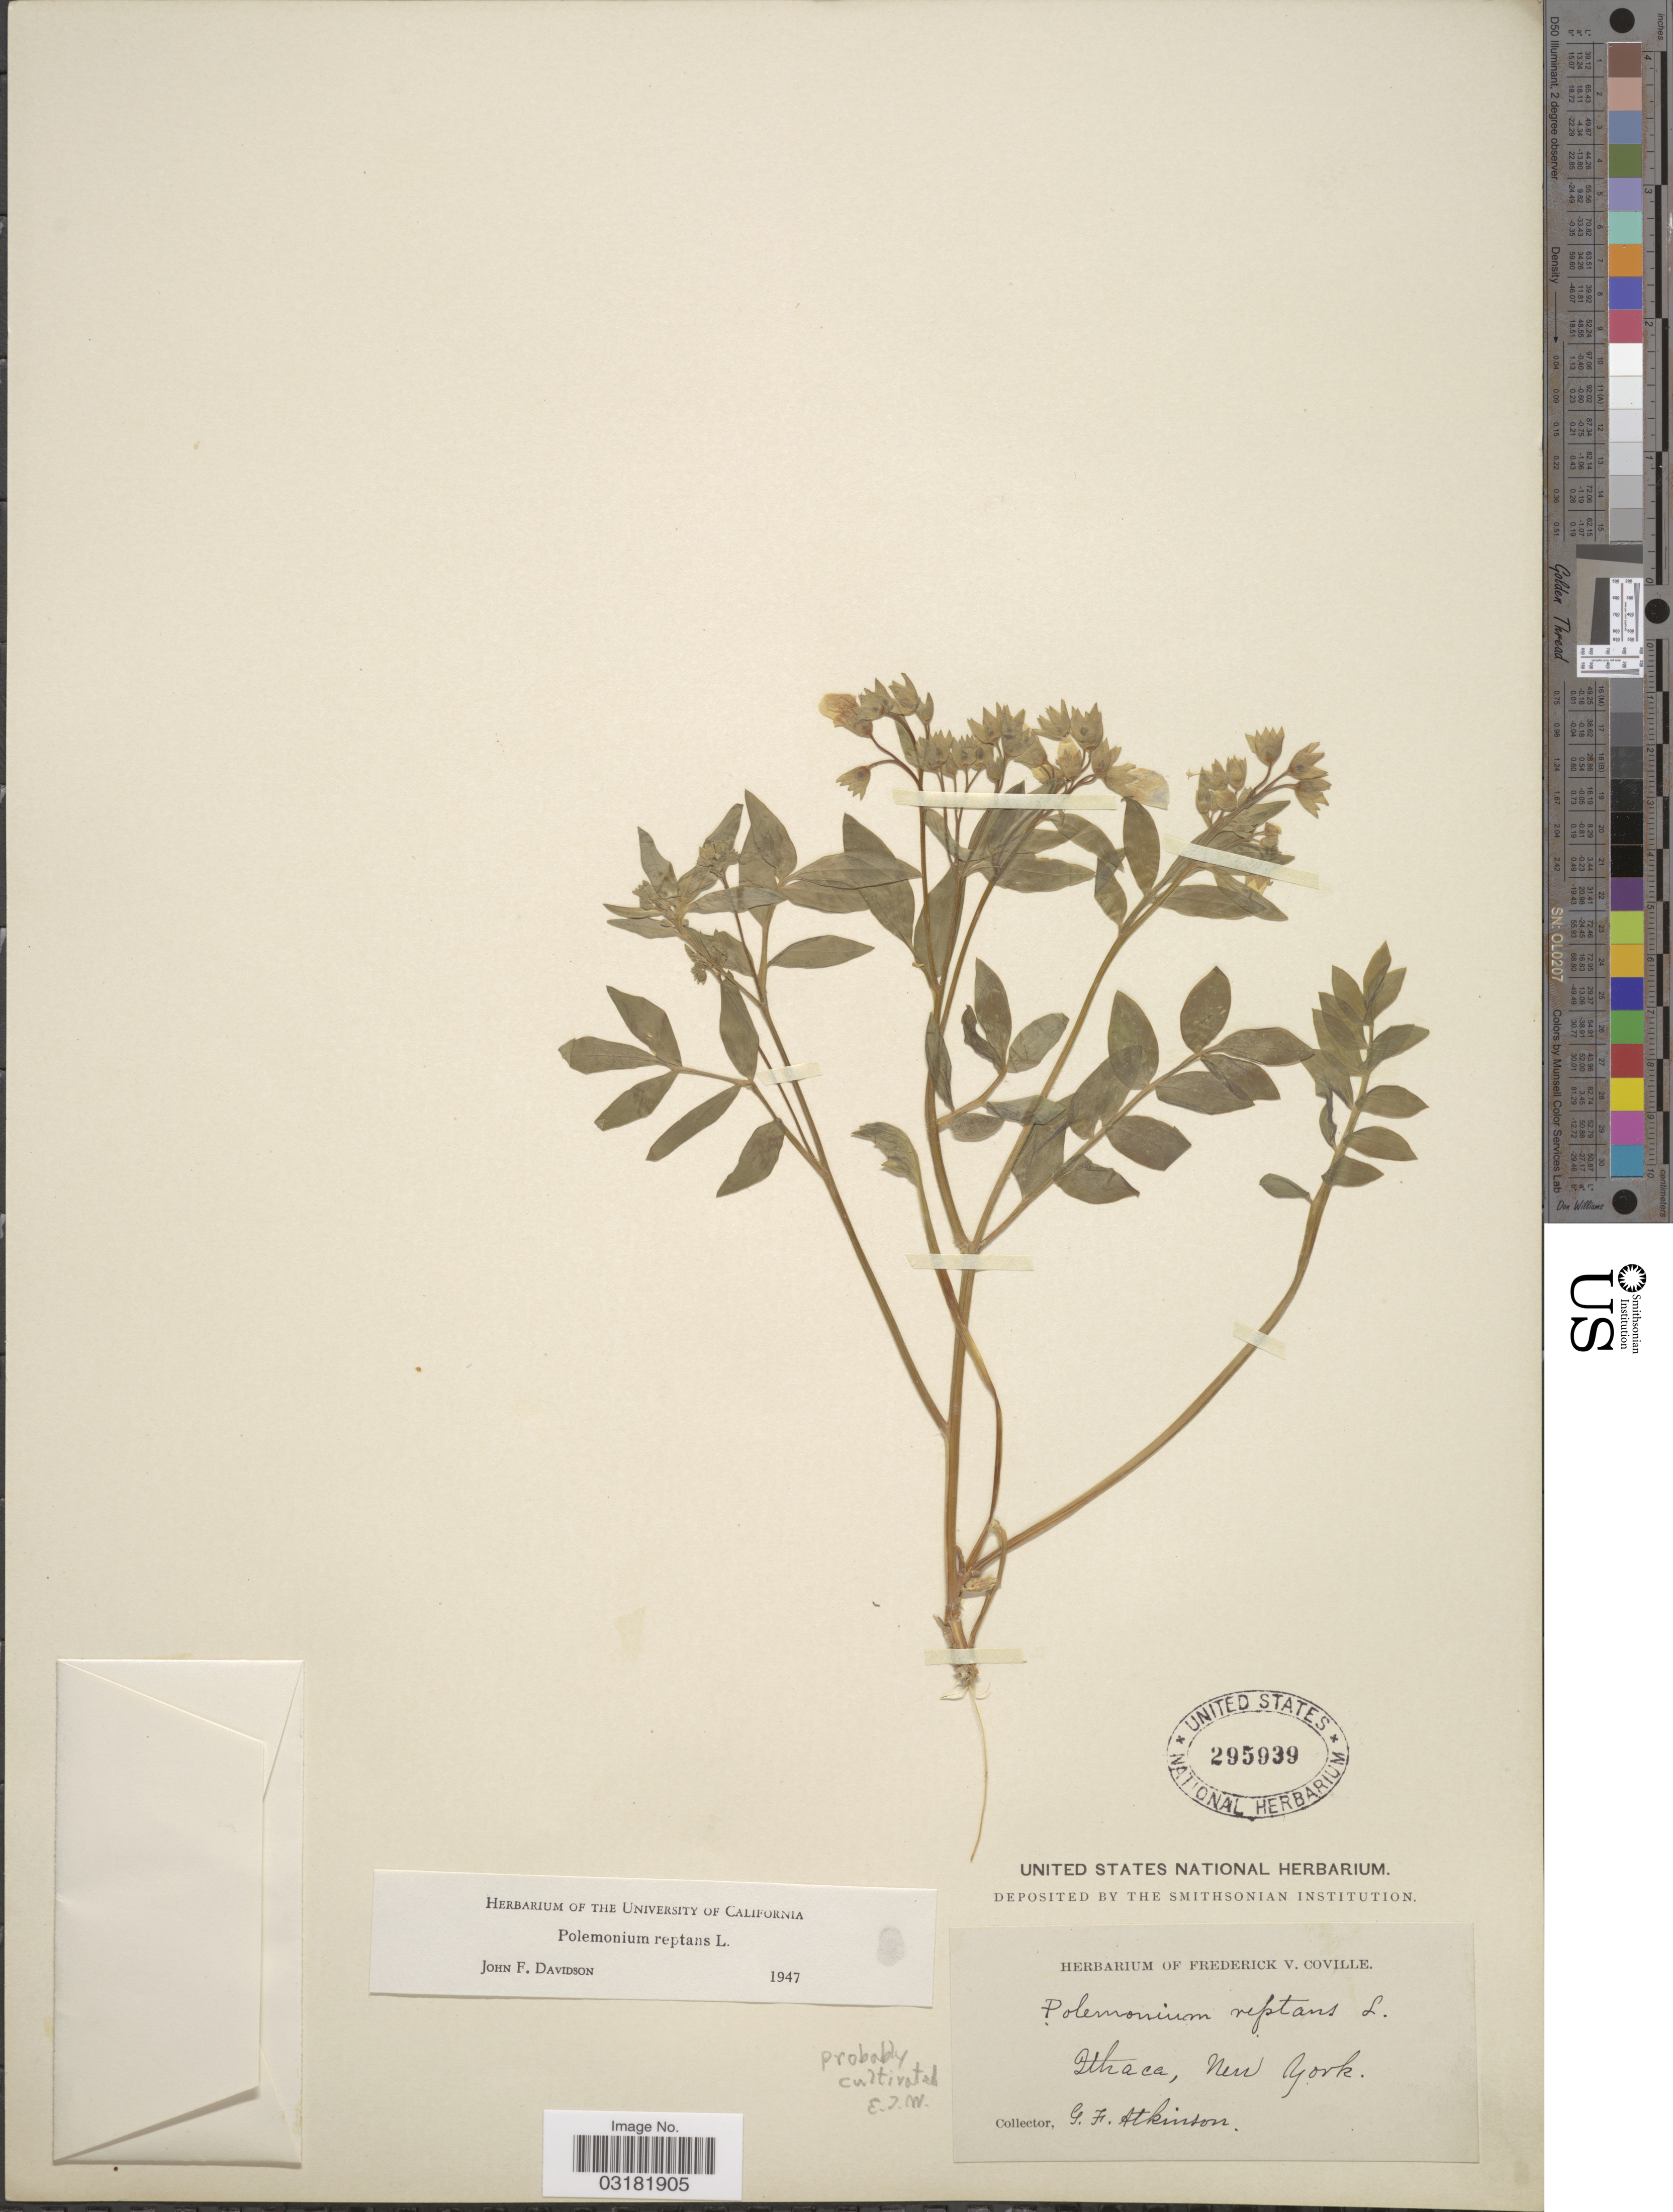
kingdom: Plantae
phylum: Tracheophyta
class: Magnoliopsida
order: Ericales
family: Polemoniaceae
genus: Polemonium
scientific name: Polemonium reptans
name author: L.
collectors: G. F. Atkinson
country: United States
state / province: New York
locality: Ithaca, New York.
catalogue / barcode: US 295939